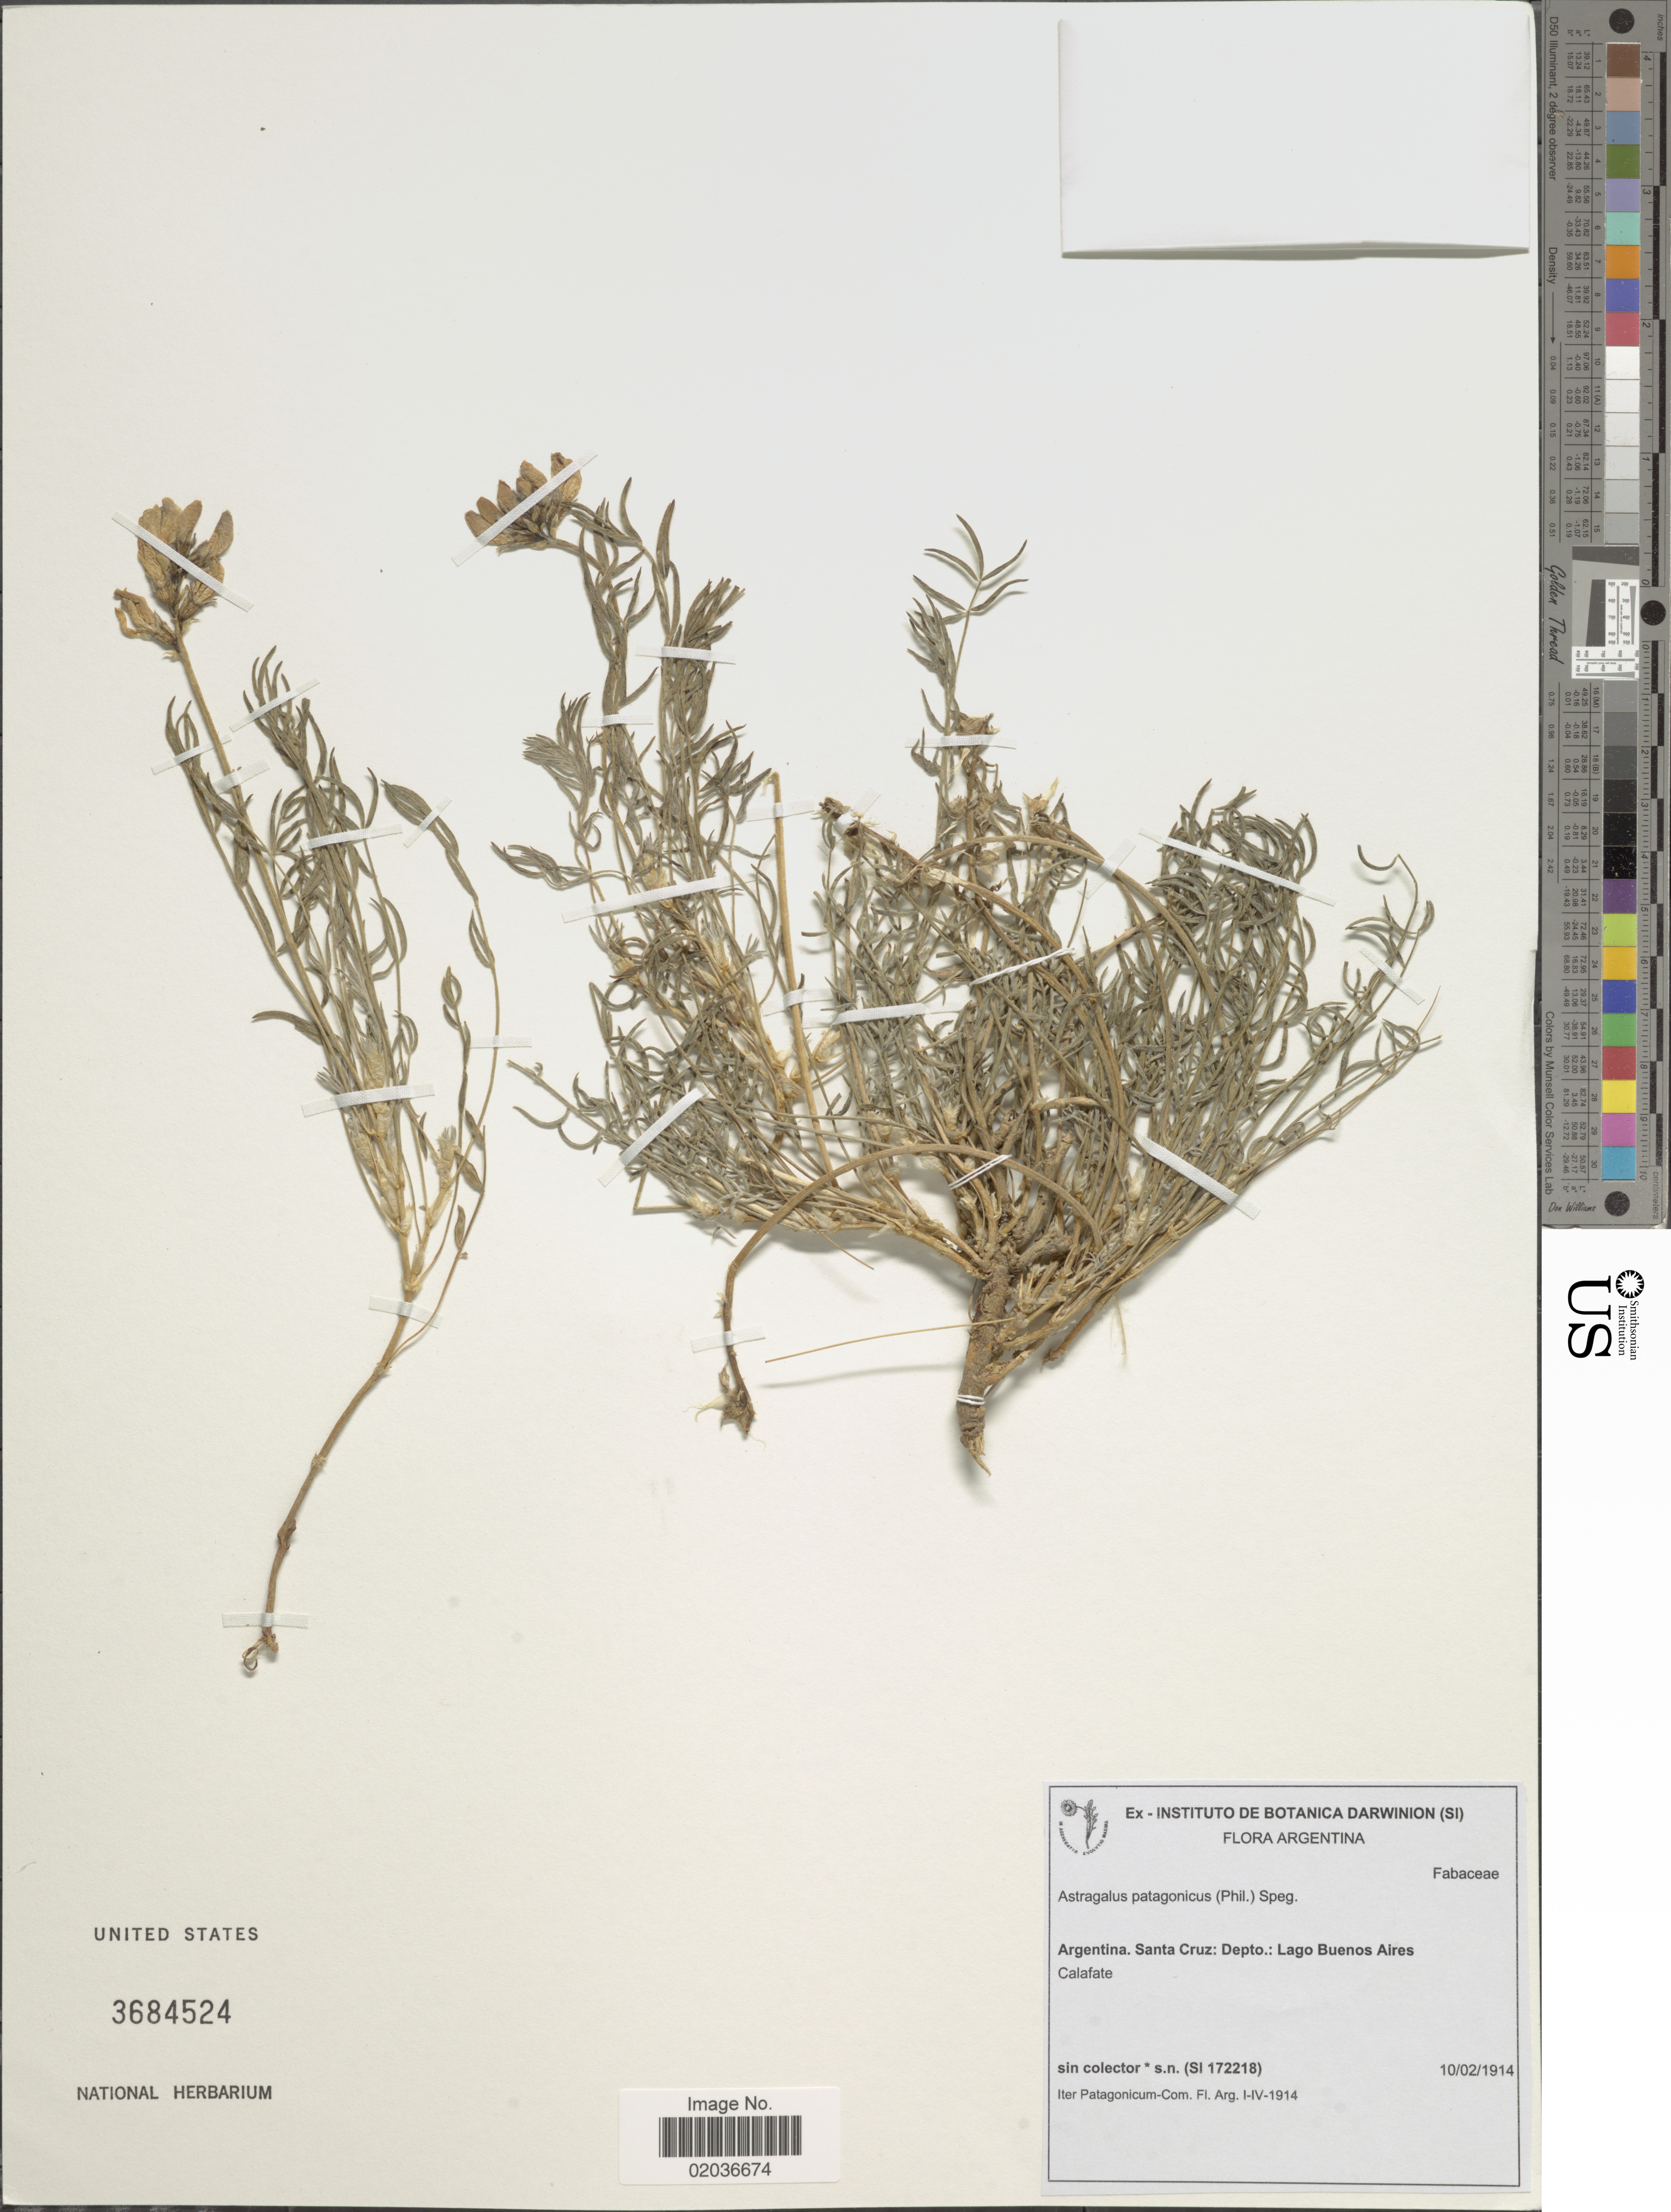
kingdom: Plantae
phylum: Tracheophyta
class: Magnoliopsida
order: Fabales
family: Fabaceae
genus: Astragalus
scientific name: Astragalus patagonicus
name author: (Phil.) Speg.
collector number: SI 172218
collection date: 1914-02-10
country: Argentina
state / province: Santa Cruz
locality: Santa Cruz: Depto.: Lago Buenos Aires. Calafate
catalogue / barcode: US 3684524